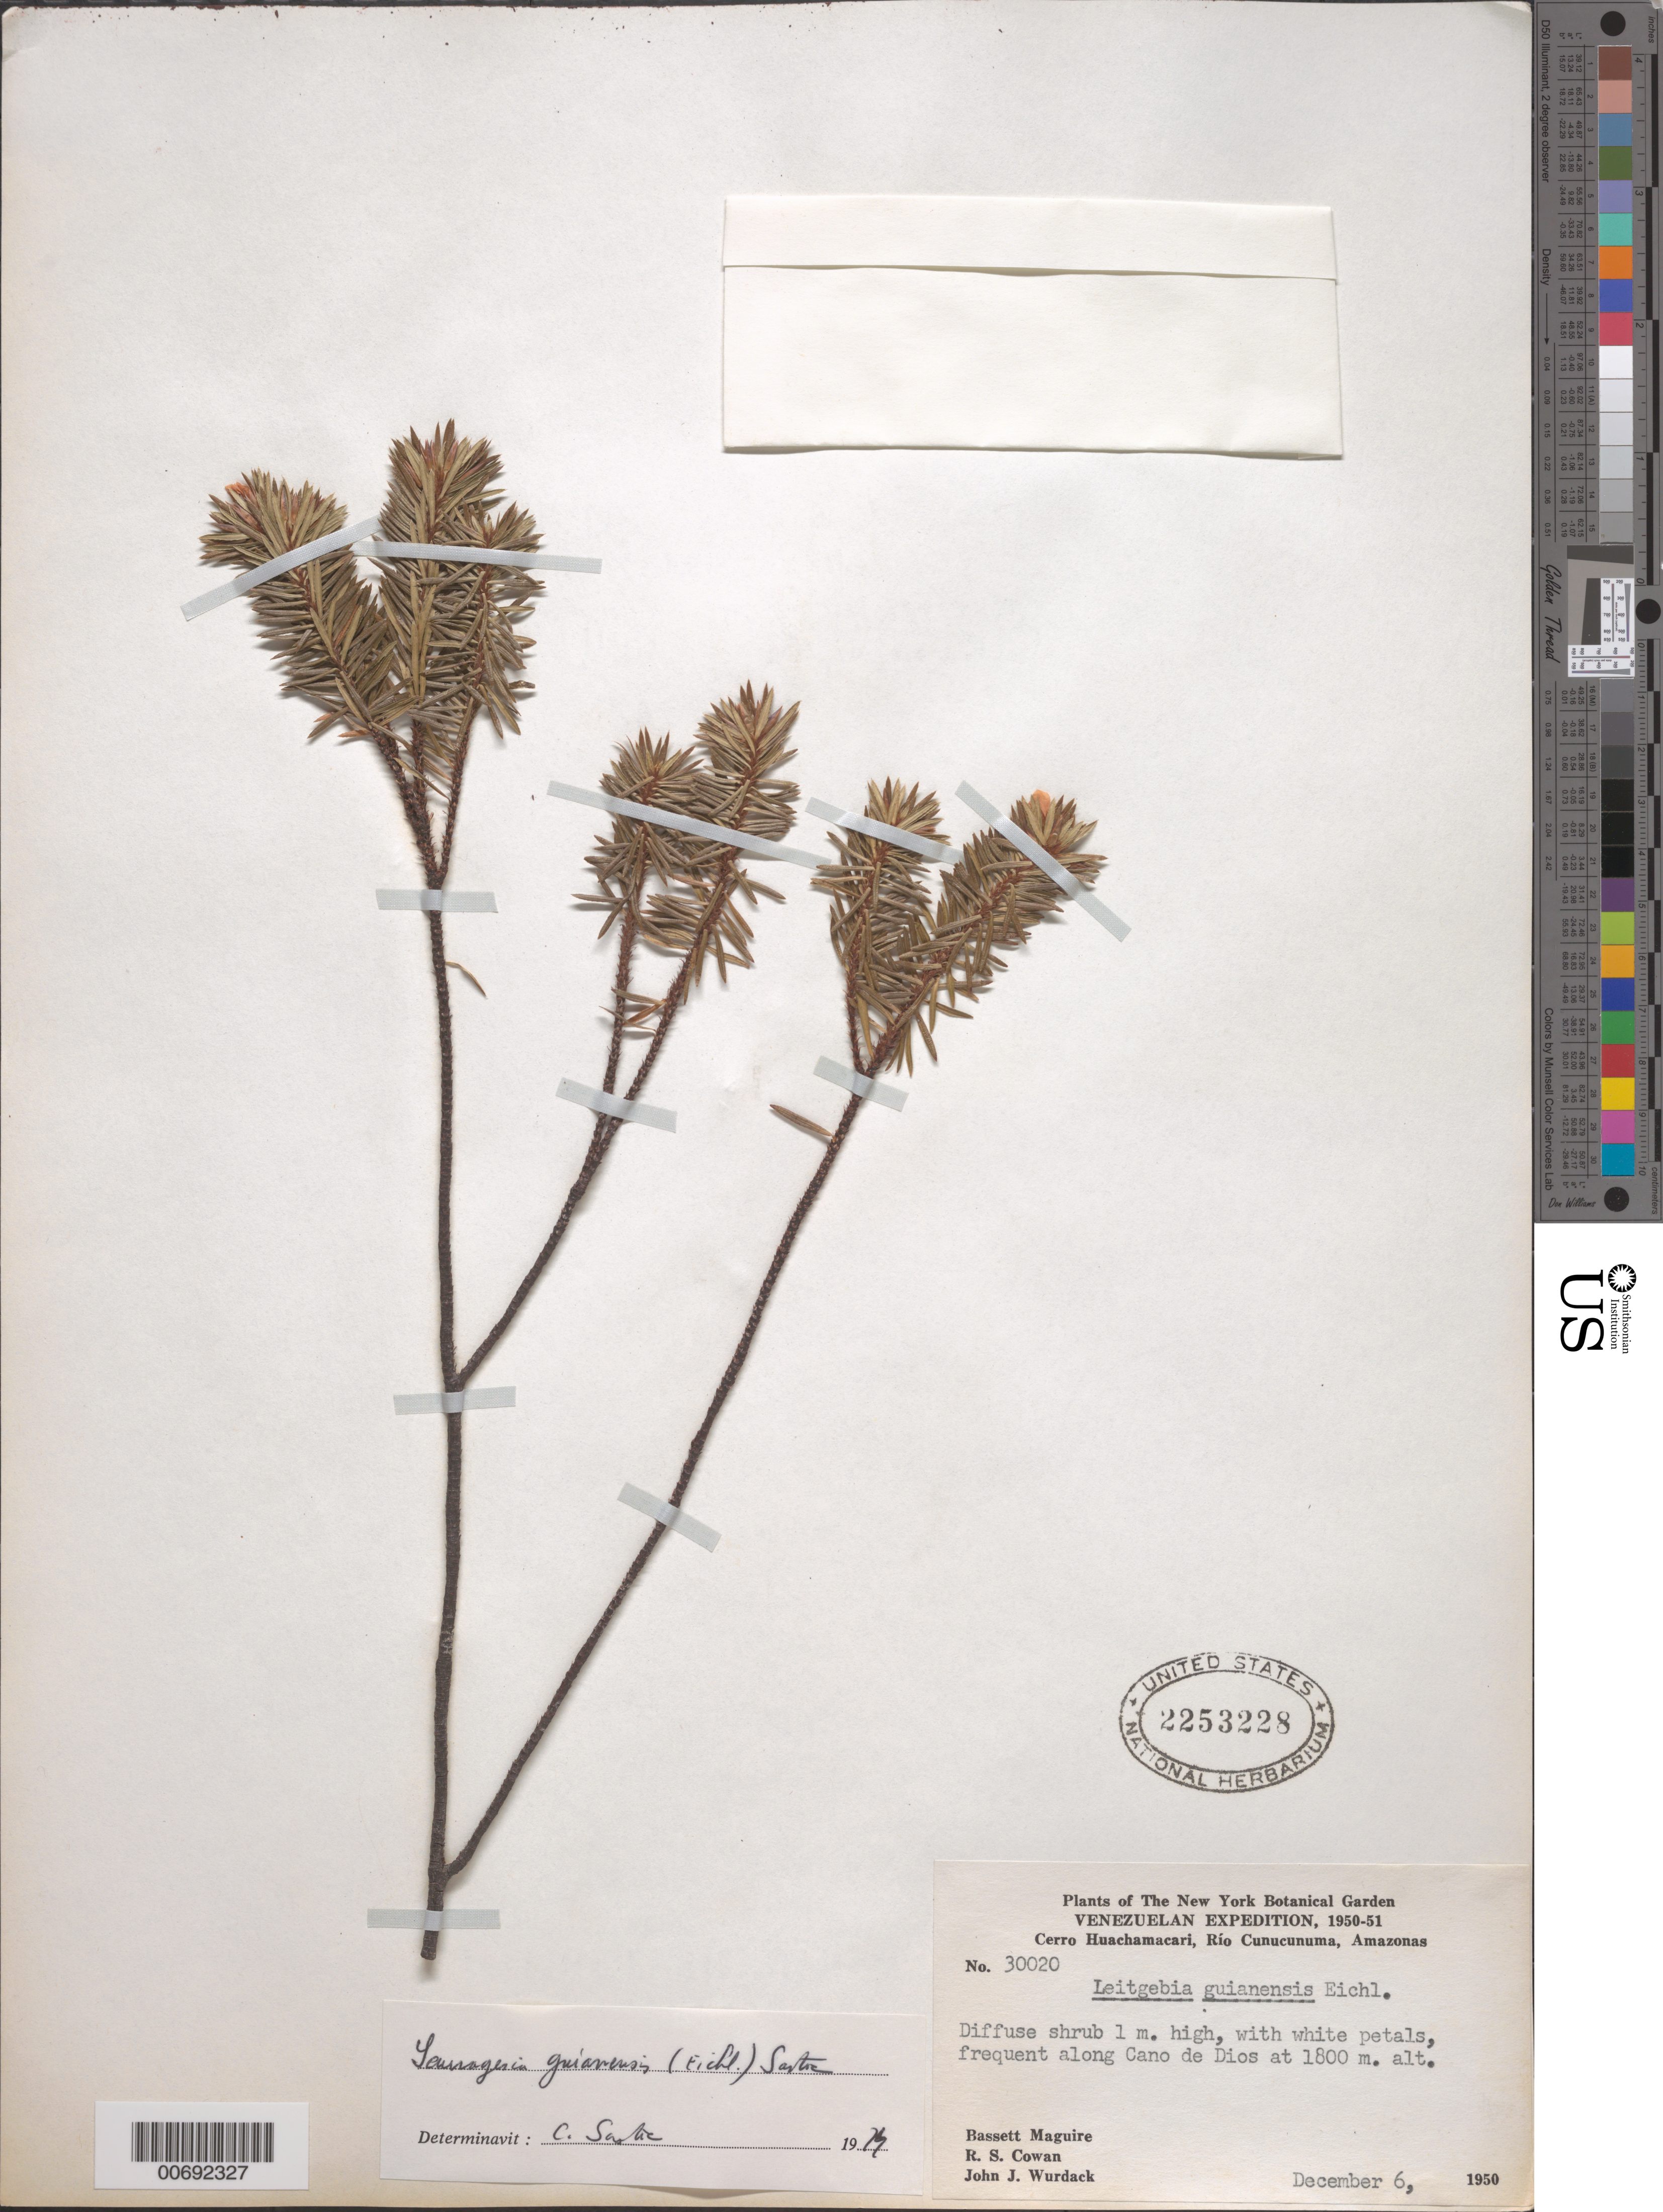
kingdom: Plantae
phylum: Tracheophyta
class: Magnoliopsida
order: Malpighiales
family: Ochnaceae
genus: Sauvagesia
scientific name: Sauvagesia guianensis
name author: (Eichler) Sastre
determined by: Sastre, C. H. L.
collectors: B. Maguire, R. S. Cowan & J. J. Wurdack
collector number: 30020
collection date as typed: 6-Dec-50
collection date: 1950-12-06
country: Venezuela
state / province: Amazonas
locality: Cerro Huachamacari, Río Cunucunuma, Caño de Dios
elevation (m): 1800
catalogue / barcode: US 2253228